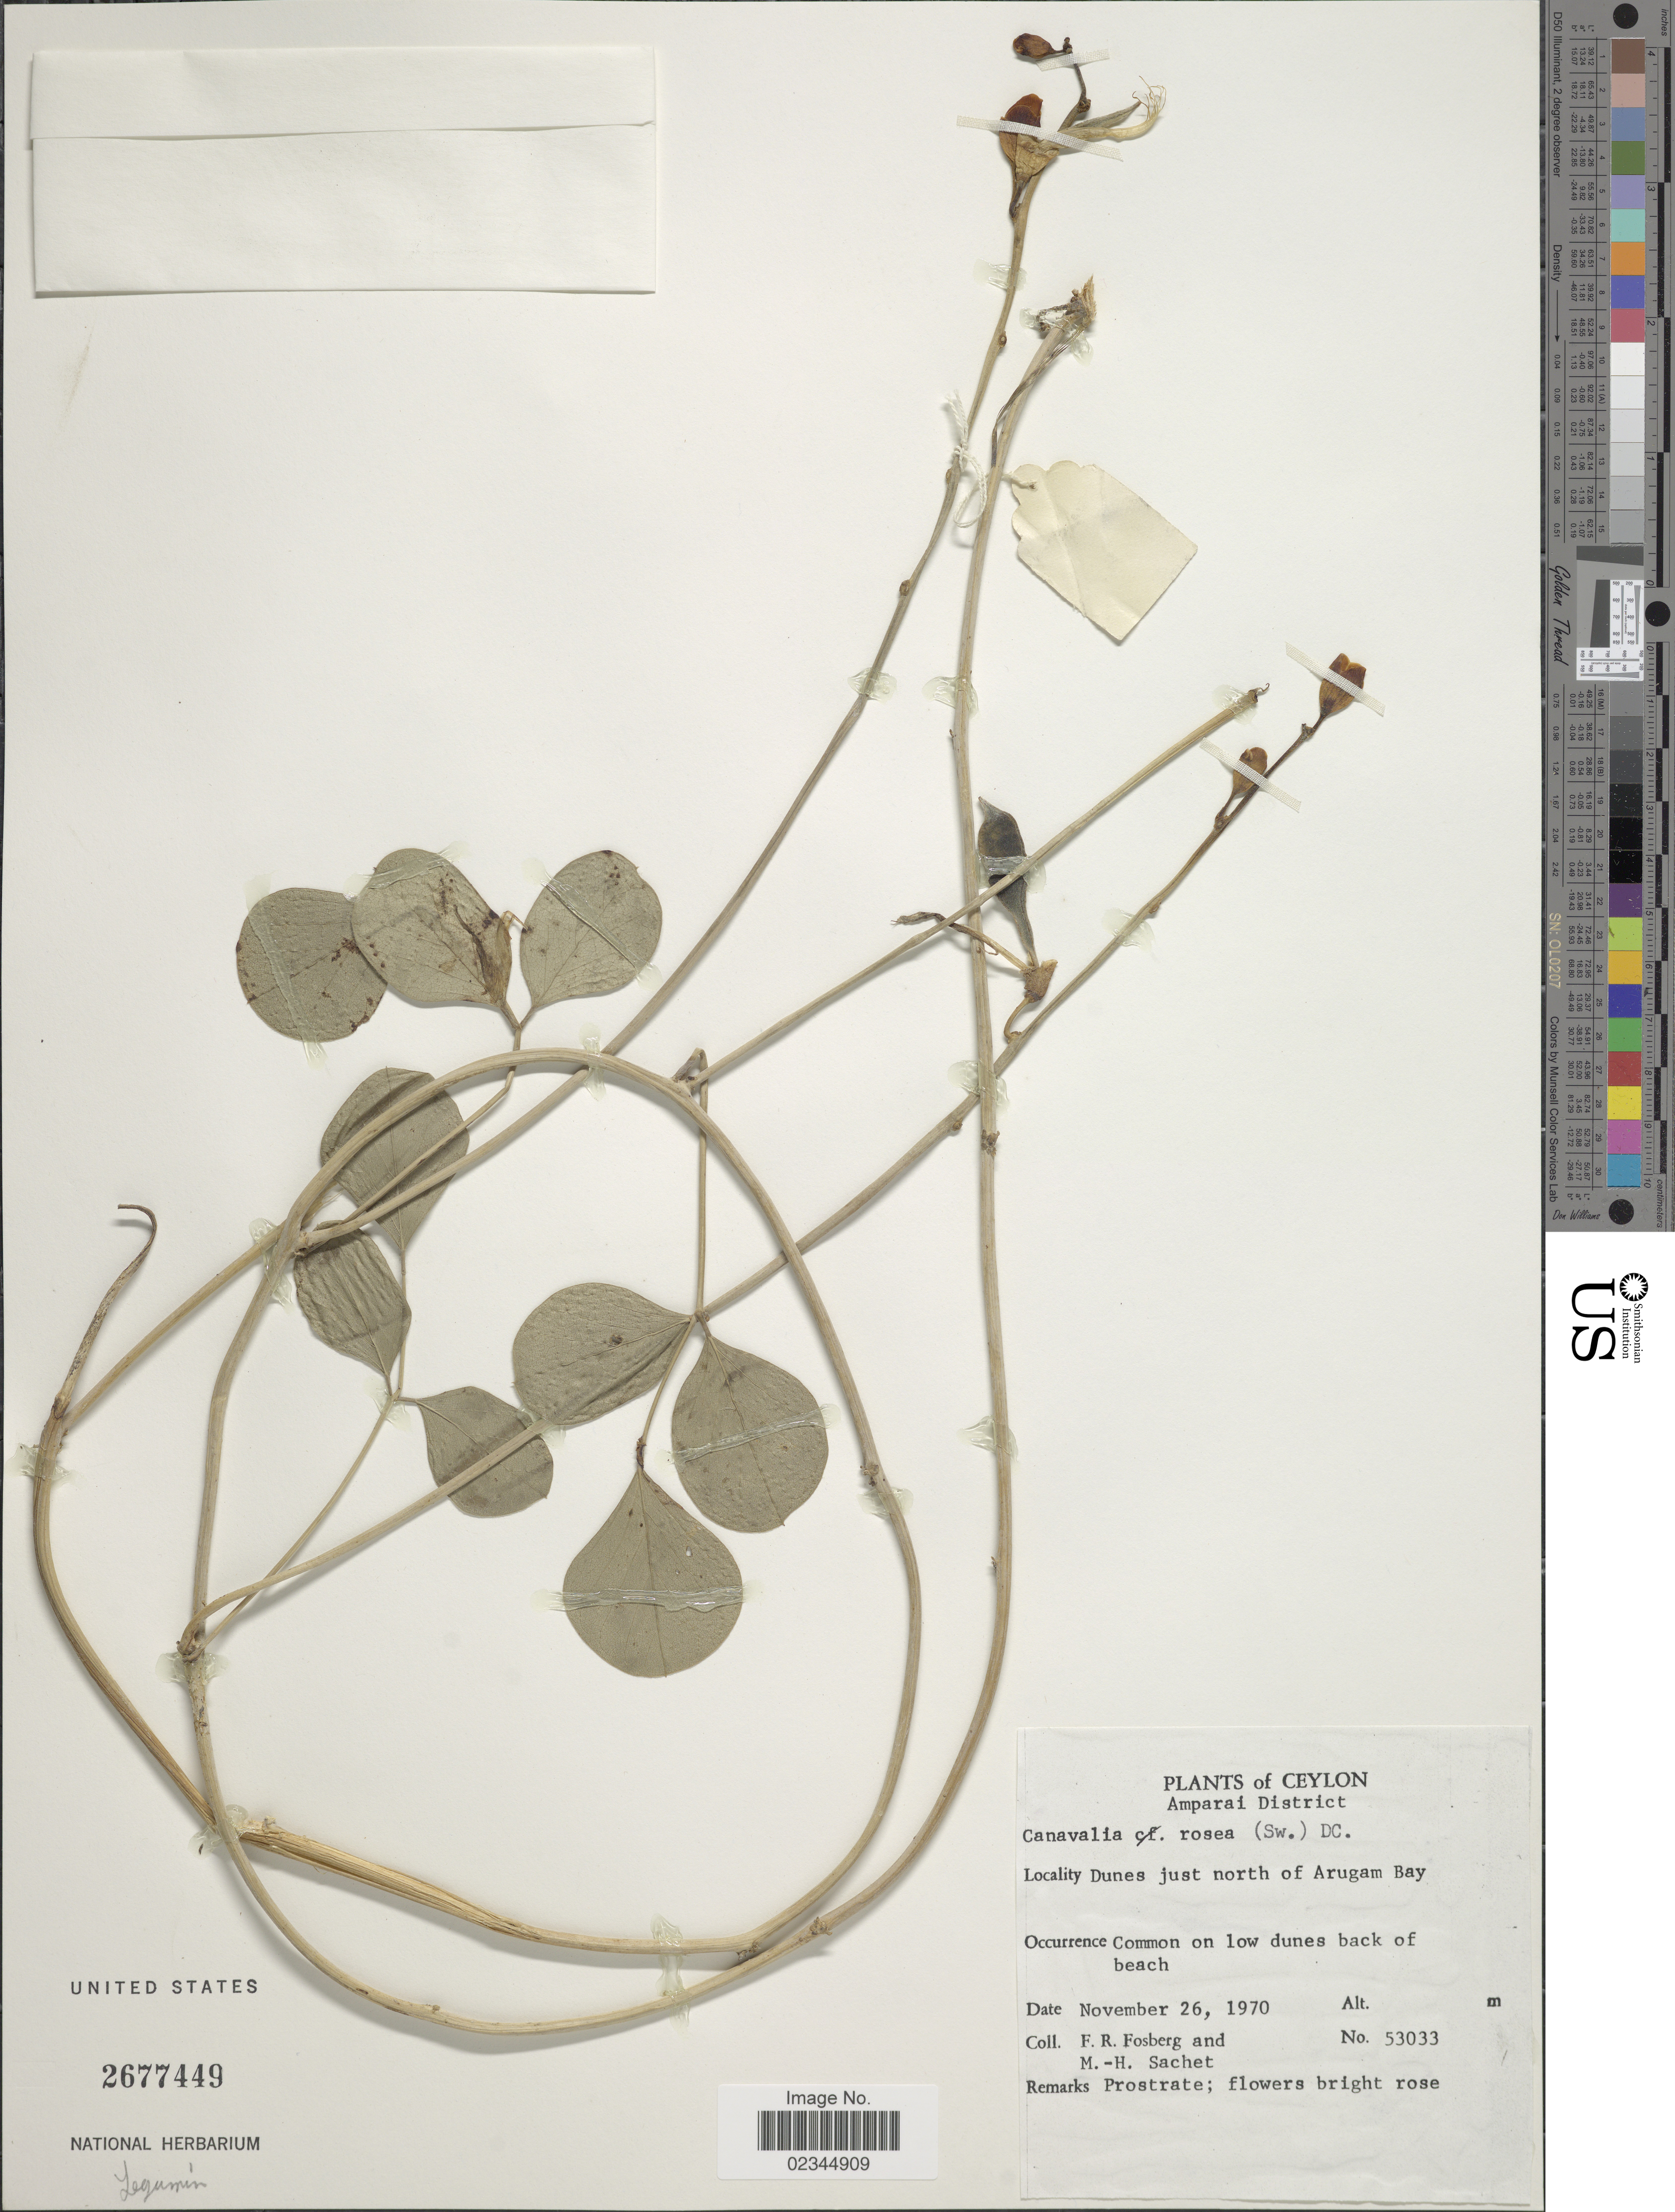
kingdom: Plantae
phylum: Tracheophyta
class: Magnoliopsida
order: Fabales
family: Fabaceae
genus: Canavalia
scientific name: Canavalia rosea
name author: (Sw.) DC.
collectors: F. R. Fosberg & M.-H. Sachet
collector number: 53033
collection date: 1970-11-26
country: Sri Lanka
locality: Ceylon, Amparai District, dunes just north of Arugam Bay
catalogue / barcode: US 2677449